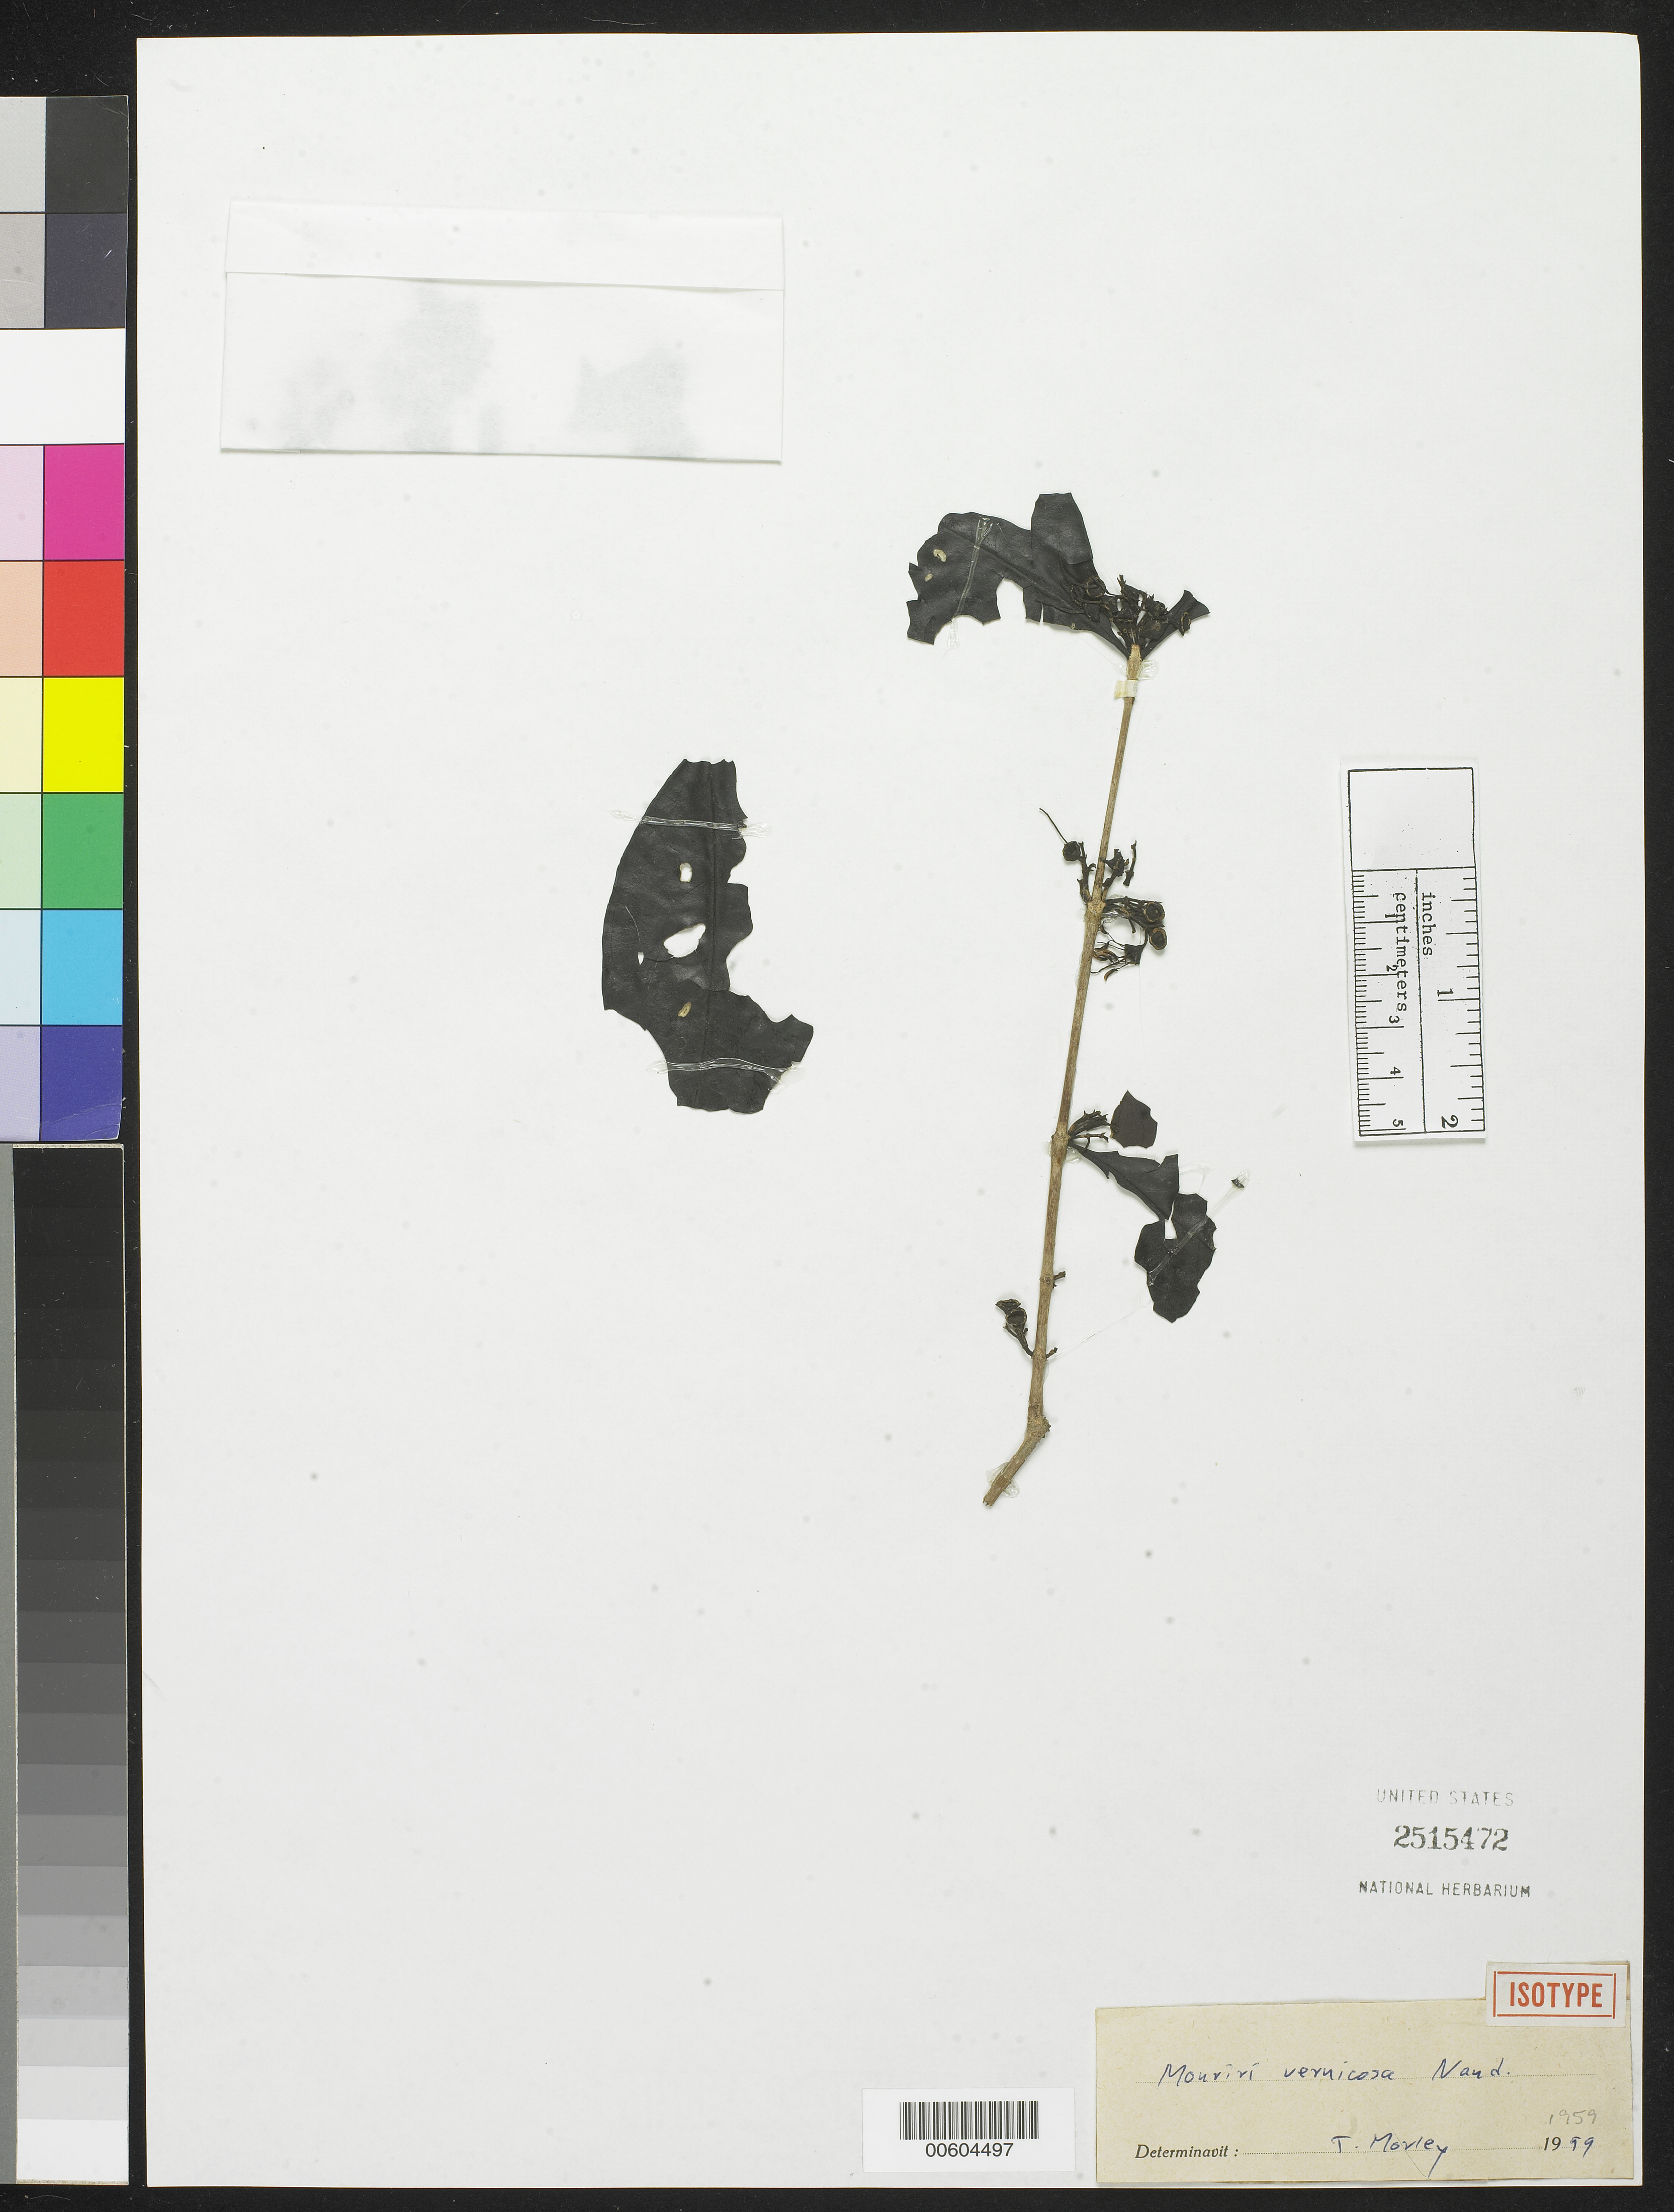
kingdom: Plantae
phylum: Tracheophyta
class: Magnoliopsida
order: Myrtales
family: Melastomataceae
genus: Mouriri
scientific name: Mouriri vernicosa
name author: Naudin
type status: Possible Type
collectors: J. Martin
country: French Guiana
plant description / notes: Specimen lacks any label data but was annotated by T. Morley (1959) as isotype.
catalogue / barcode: US 2515472